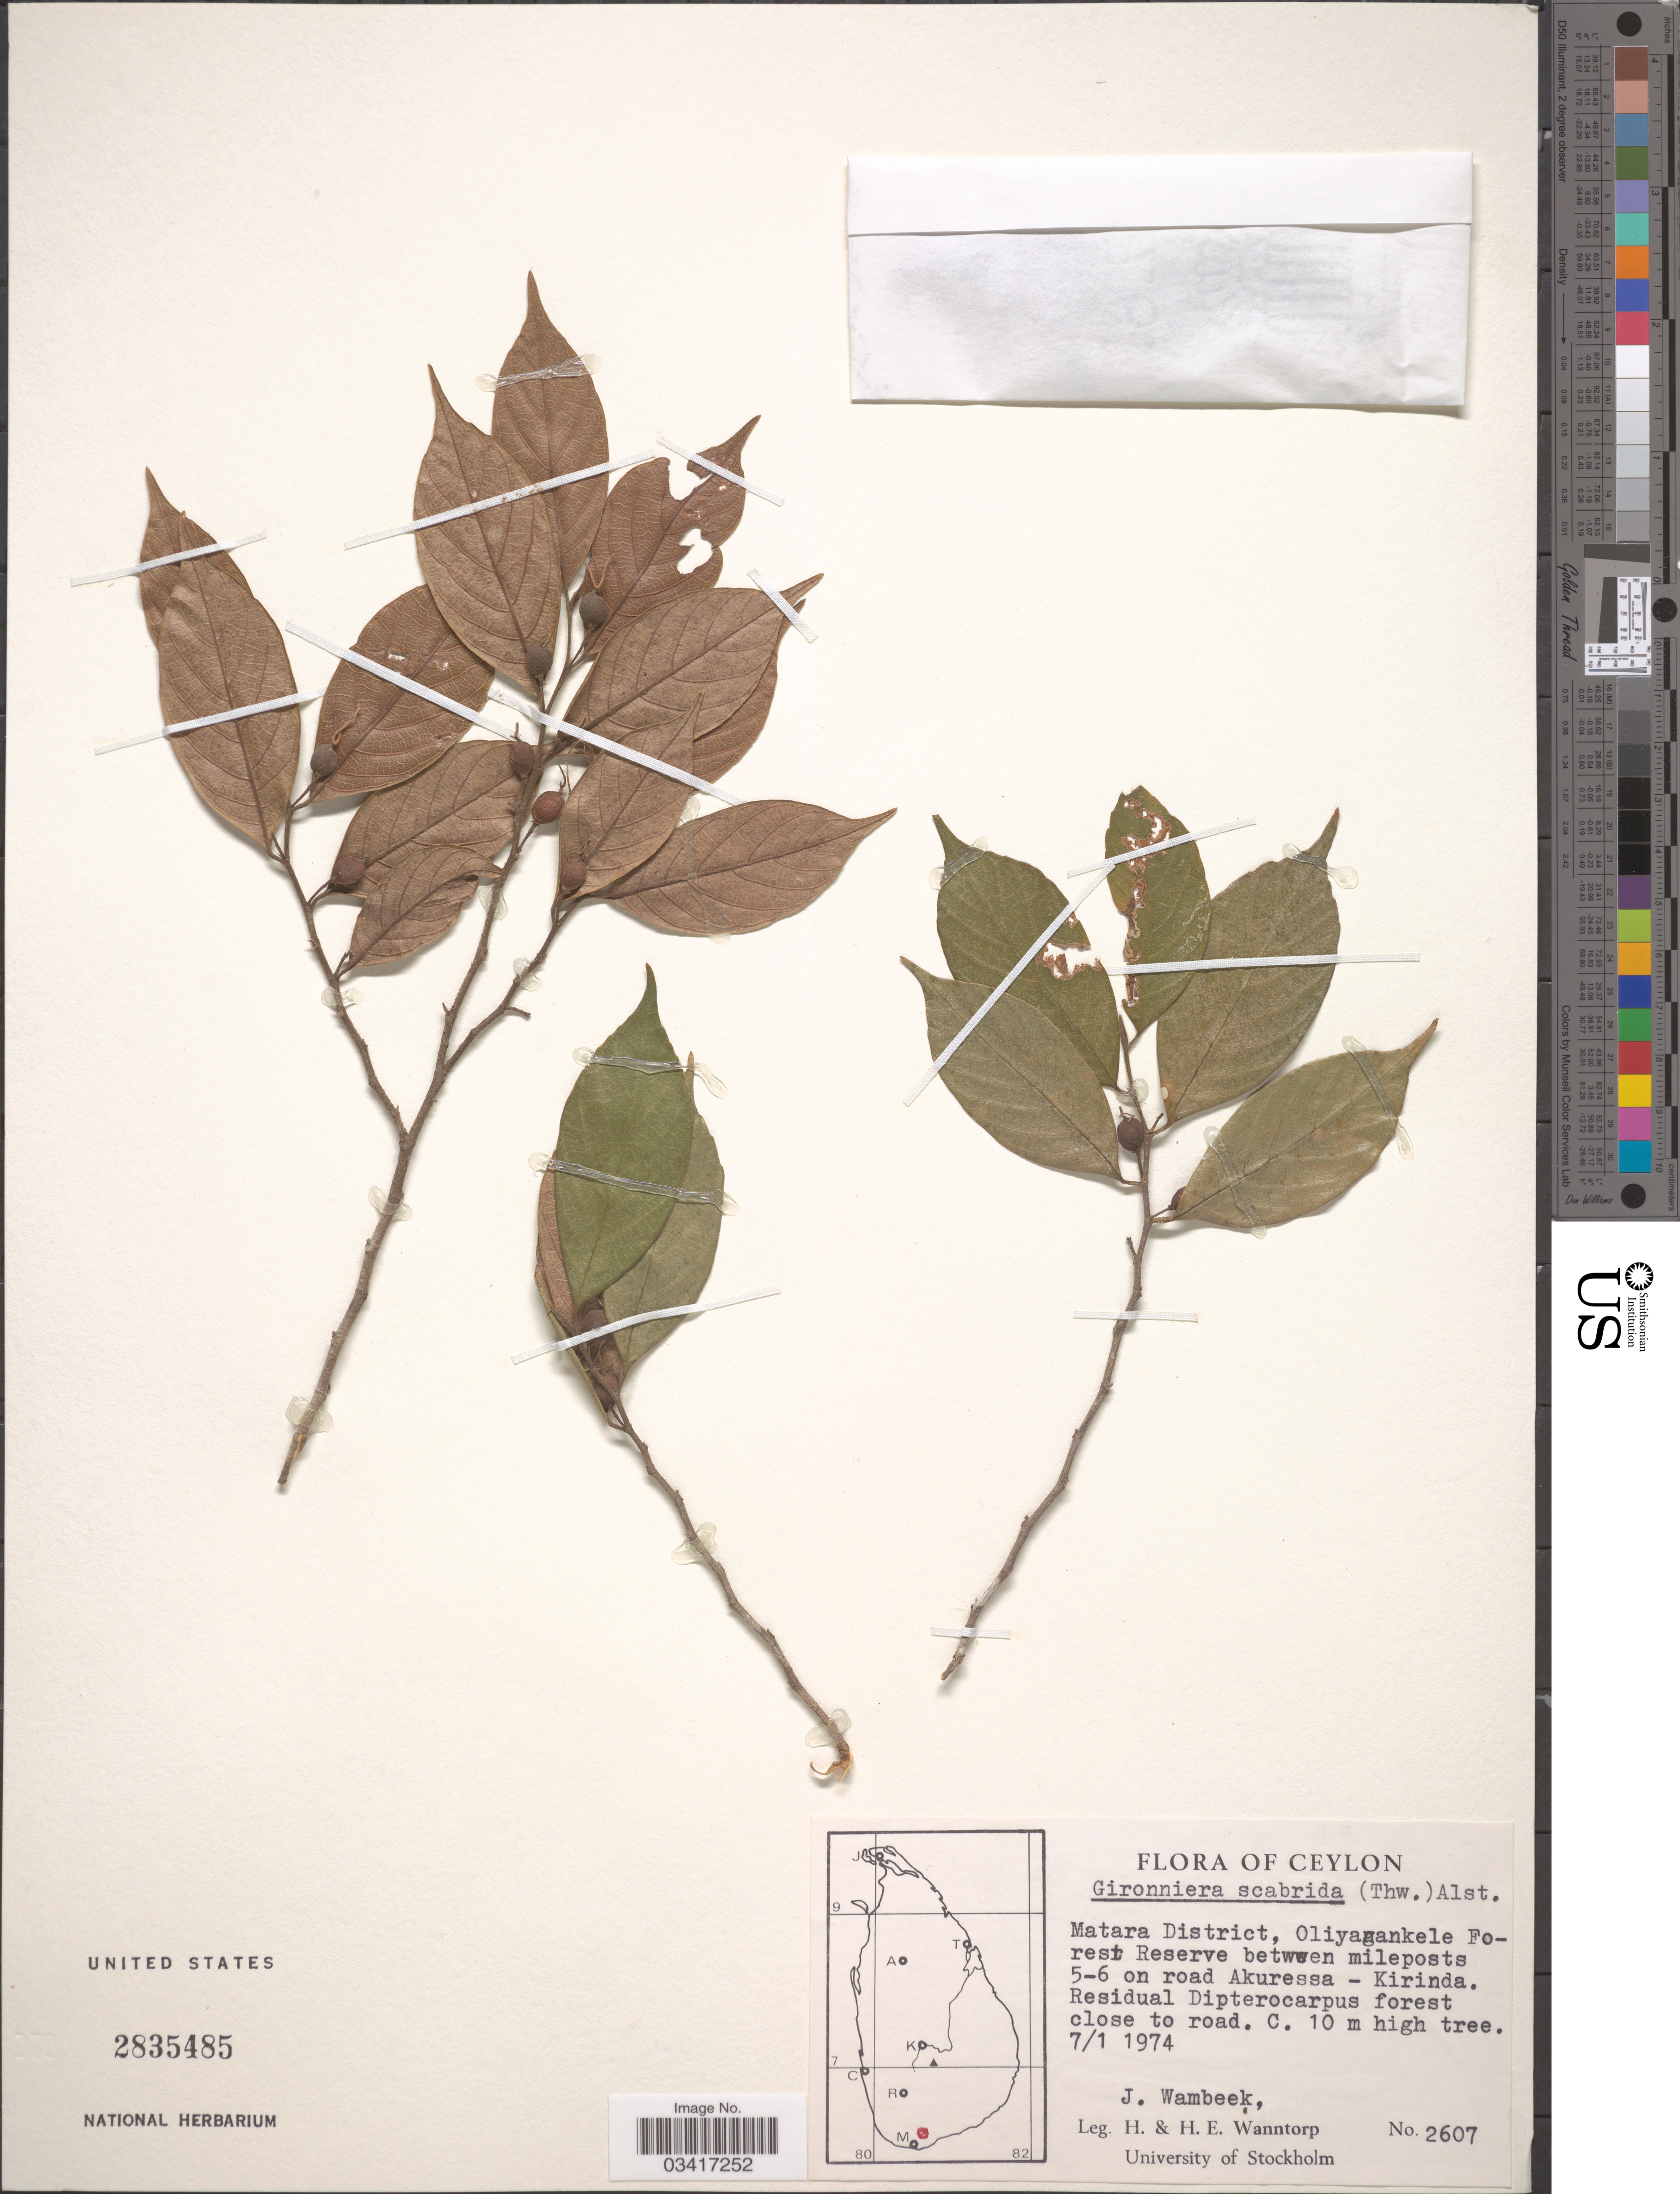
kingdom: Plantae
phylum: Tracheophyta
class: Magnoliopsida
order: Rosales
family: Cannabaceae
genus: Gironniera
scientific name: Gironniera parvifolia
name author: Planch.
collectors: J. Wambeek, H. Wanntorp & H. Wanntorp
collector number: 2607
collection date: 1974-01-07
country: Sri Lanka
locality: Ceylon. Matara District, Oliyagankele Forest Reserve between mileposts 5-6 on road Akuressa - Kirinda.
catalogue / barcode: US 2835485